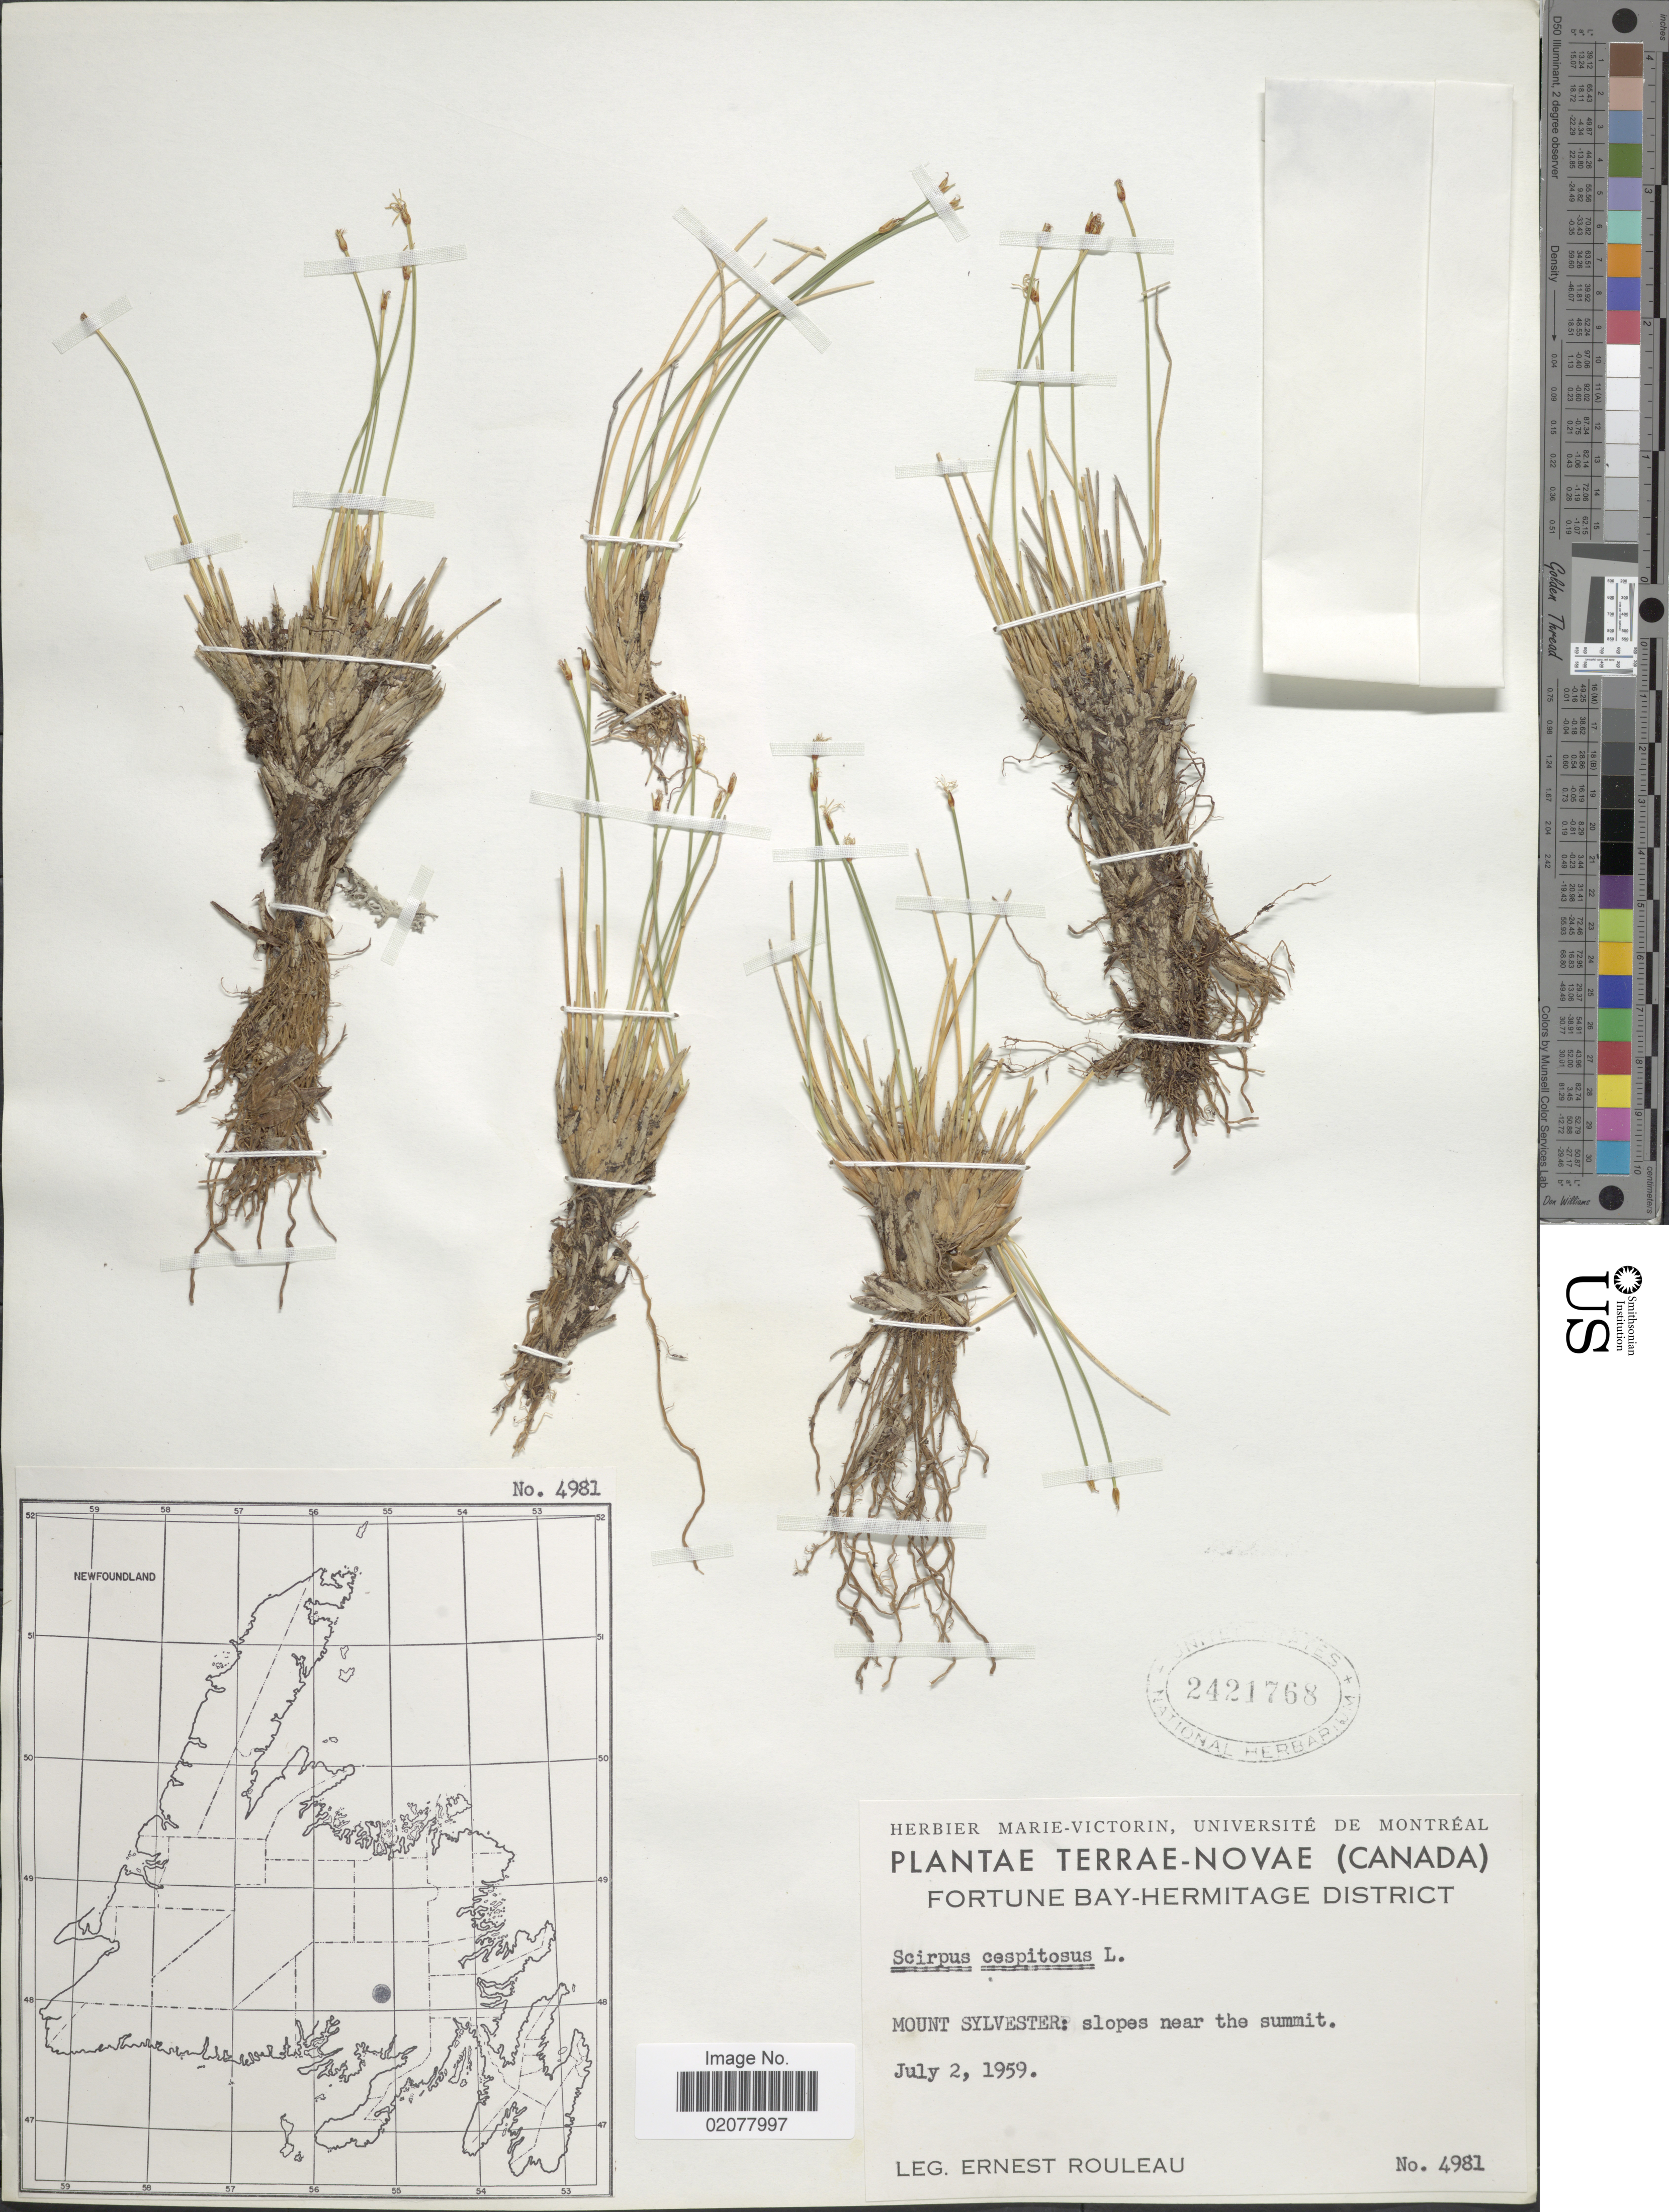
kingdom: Plantae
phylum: Tracheophyta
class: Liliopsida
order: Poales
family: Cyperaceae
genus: Trichophorum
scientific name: Trichophorum cespitosum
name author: (L.) Hartm.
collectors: E. Rouleau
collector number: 4981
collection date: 1959-07-02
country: Canada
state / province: Newfoundland and Labrador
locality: Terrae-Novae (Canada). Fortune Bay-Hermitage District. Mount Sylvester: slopes near the summit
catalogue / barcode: US 2421768